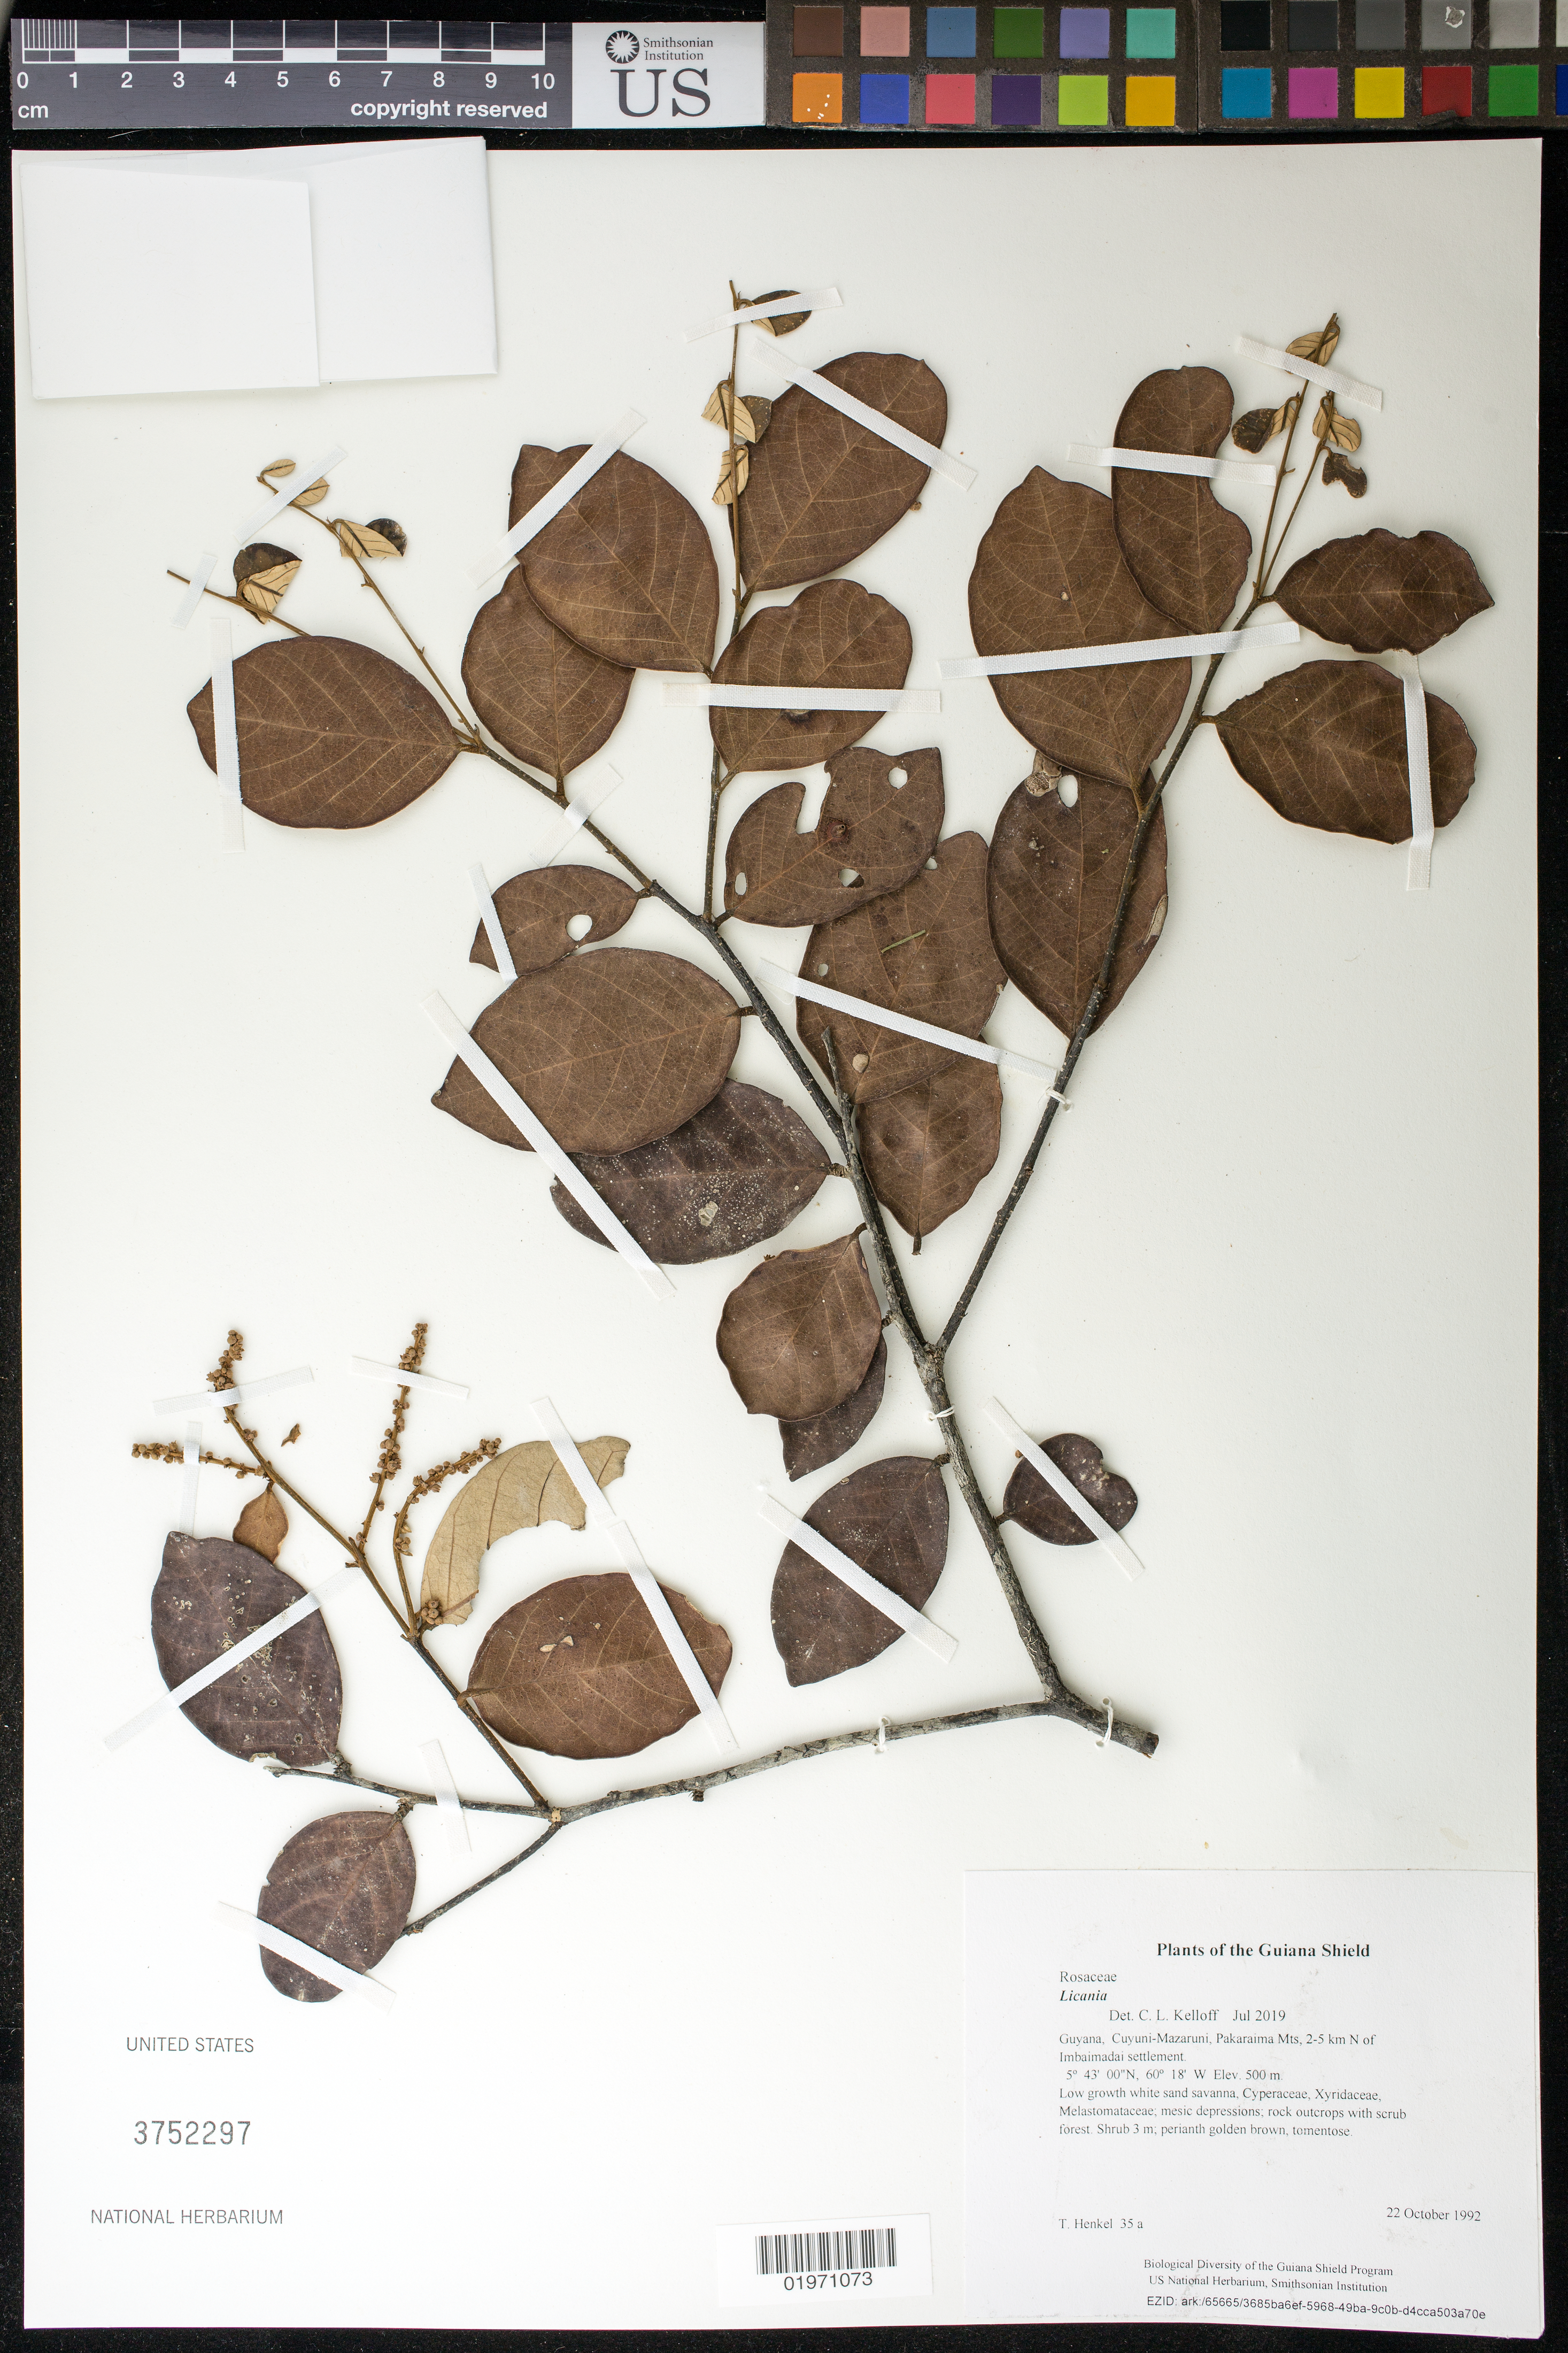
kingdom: Plantae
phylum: Tracheophyta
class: Magnoliopsida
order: Malpighiales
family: Chrysobalanaceae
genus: Licania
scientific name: Licania sp.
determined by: Kelloff, C. L.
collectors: T. Henkel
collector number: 35 a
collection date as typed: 22 October 1992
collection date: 1992-10-22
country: Guyana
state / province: Cuyuni-Mazaruni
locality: Pakaraima Mts, 2-5 km N of Imbaimadai settlement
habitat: Low growth white sand savanna, Cyperaceae, Xyridaceae, Melastomataceae; mesic depressions; rock outcrops with scrub forest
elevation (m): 500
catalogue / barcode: US 3752297